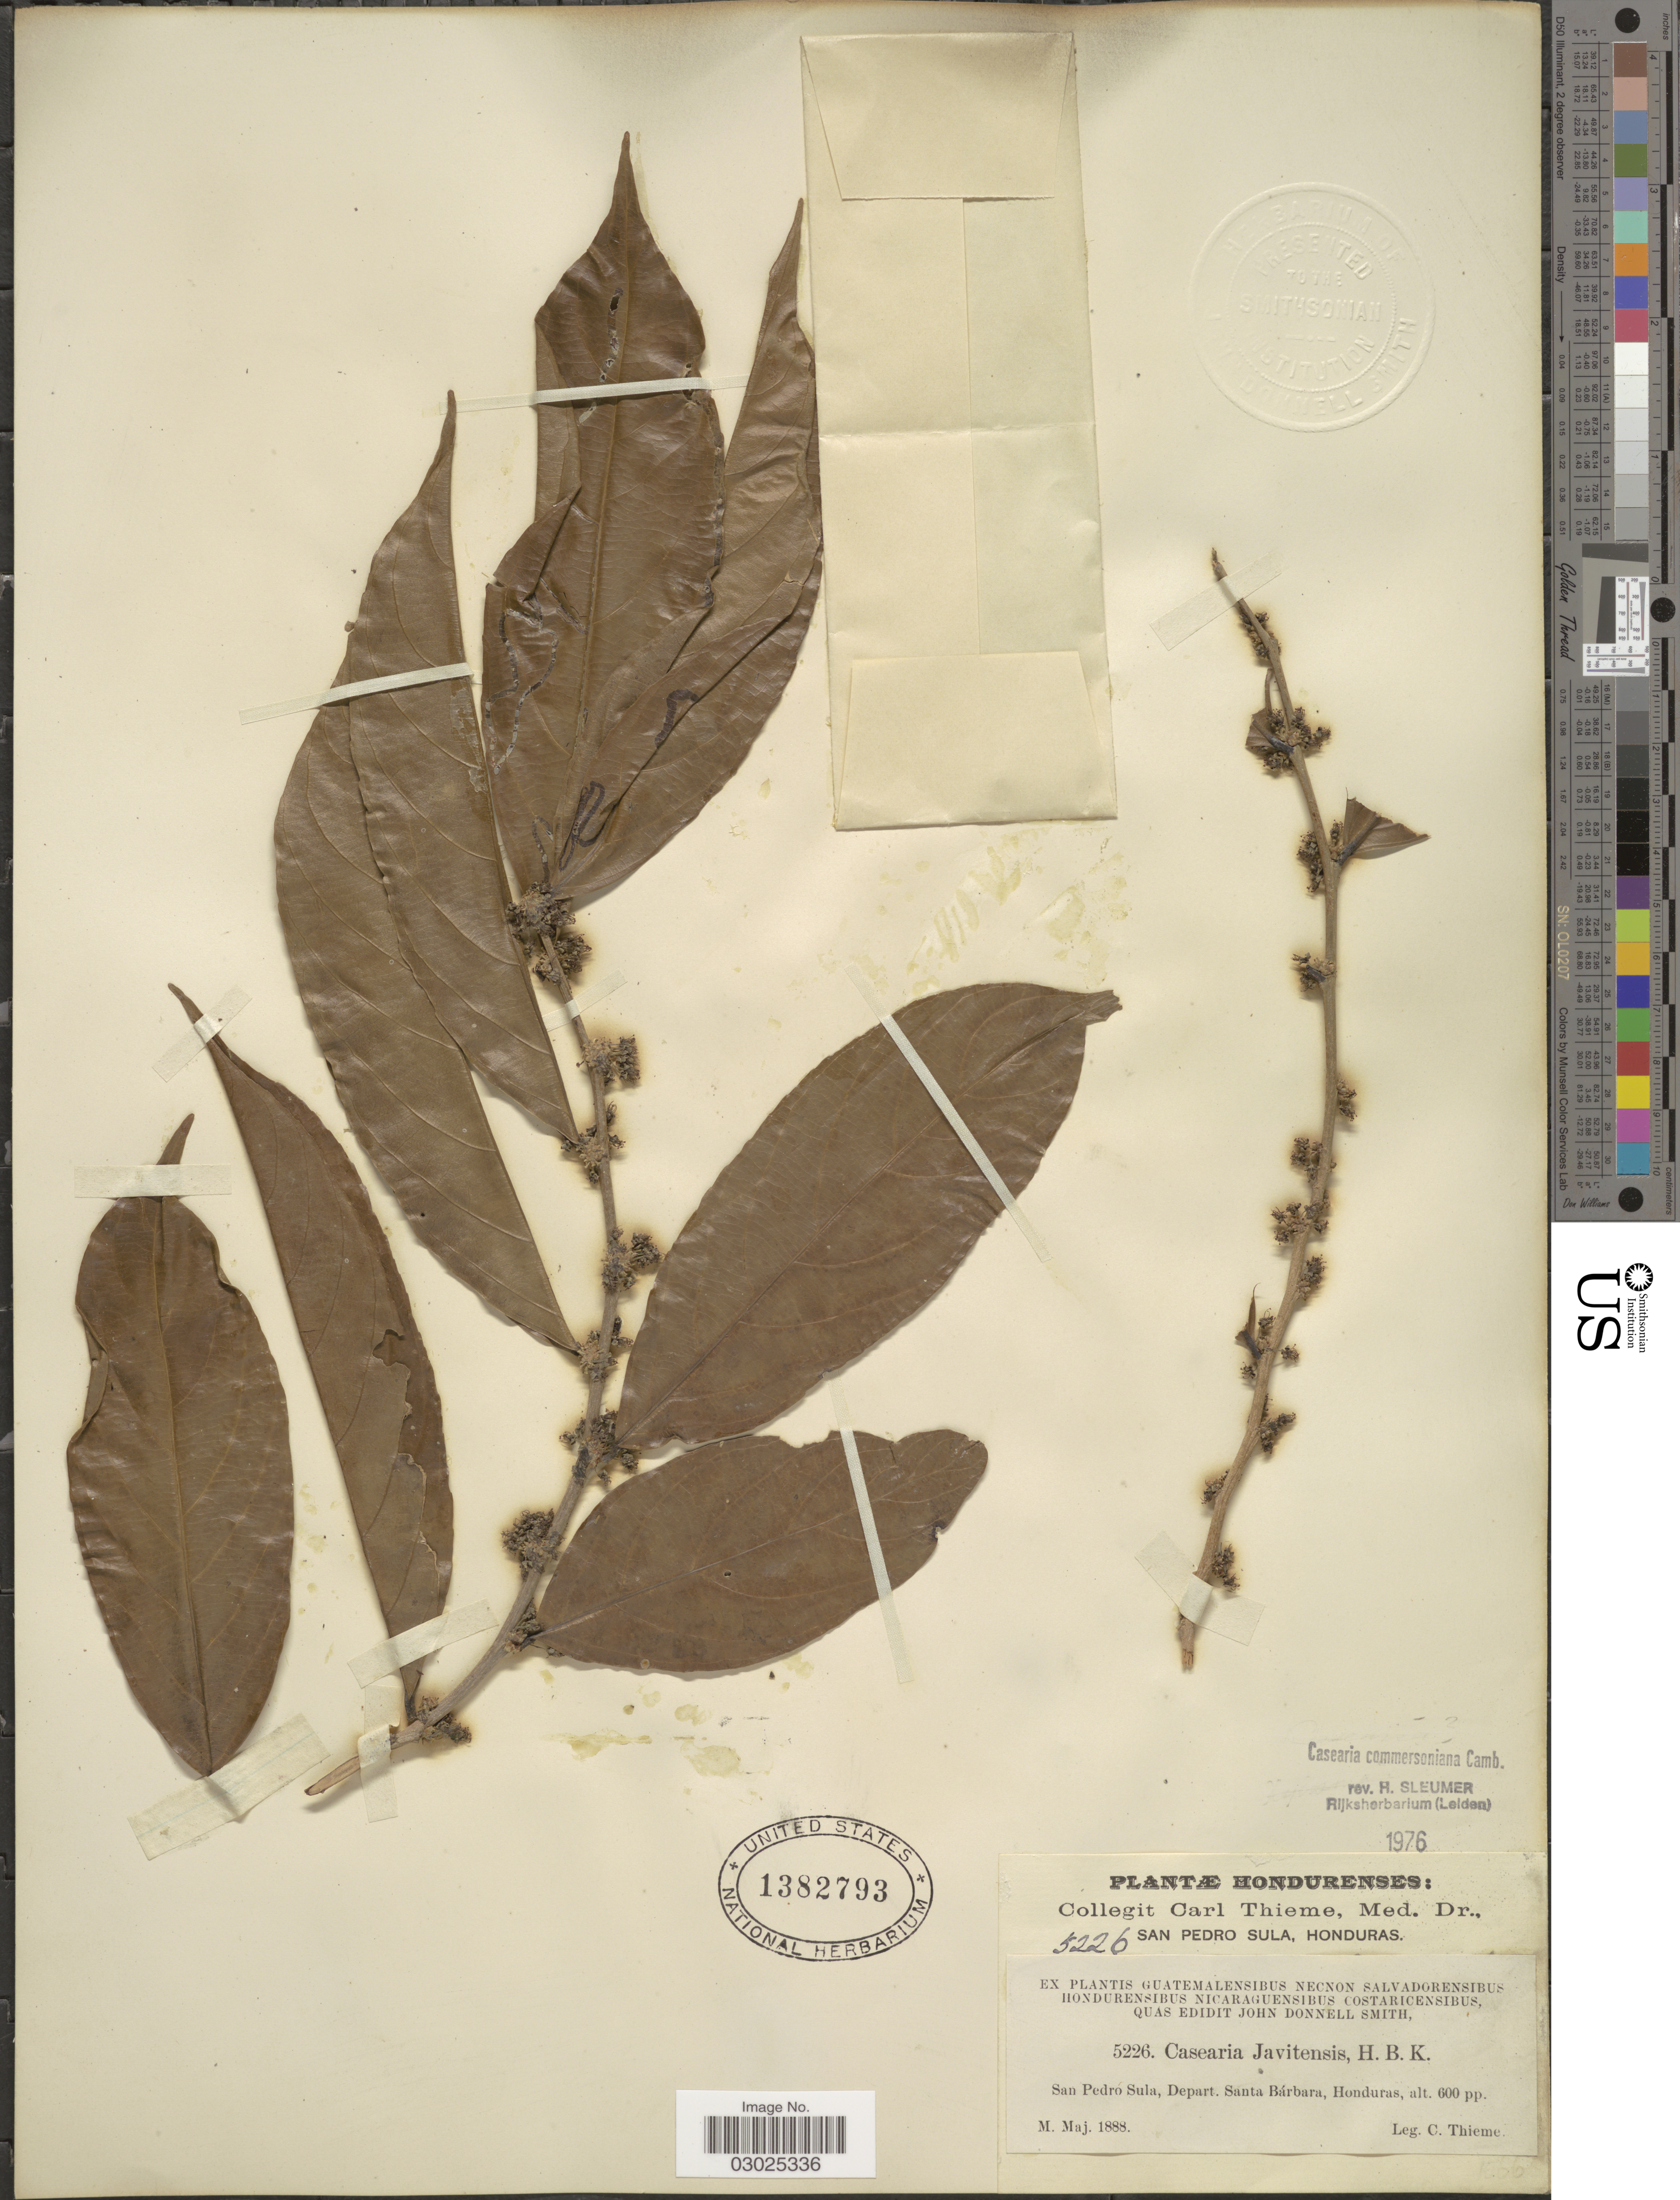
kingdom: Plantae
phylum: Tracheophyta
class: Magnoliopsida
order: Malpighiales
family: Salicaceae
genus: Piparea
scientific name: Piparea dentata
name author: Aubl.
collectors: C. Thieme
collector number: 5226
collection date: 1888-05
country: Honduras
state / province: Santa Bárbara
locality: San Pedro Sula, Depart. Santa Bárbara.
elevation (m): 183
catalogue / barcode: US 1382793